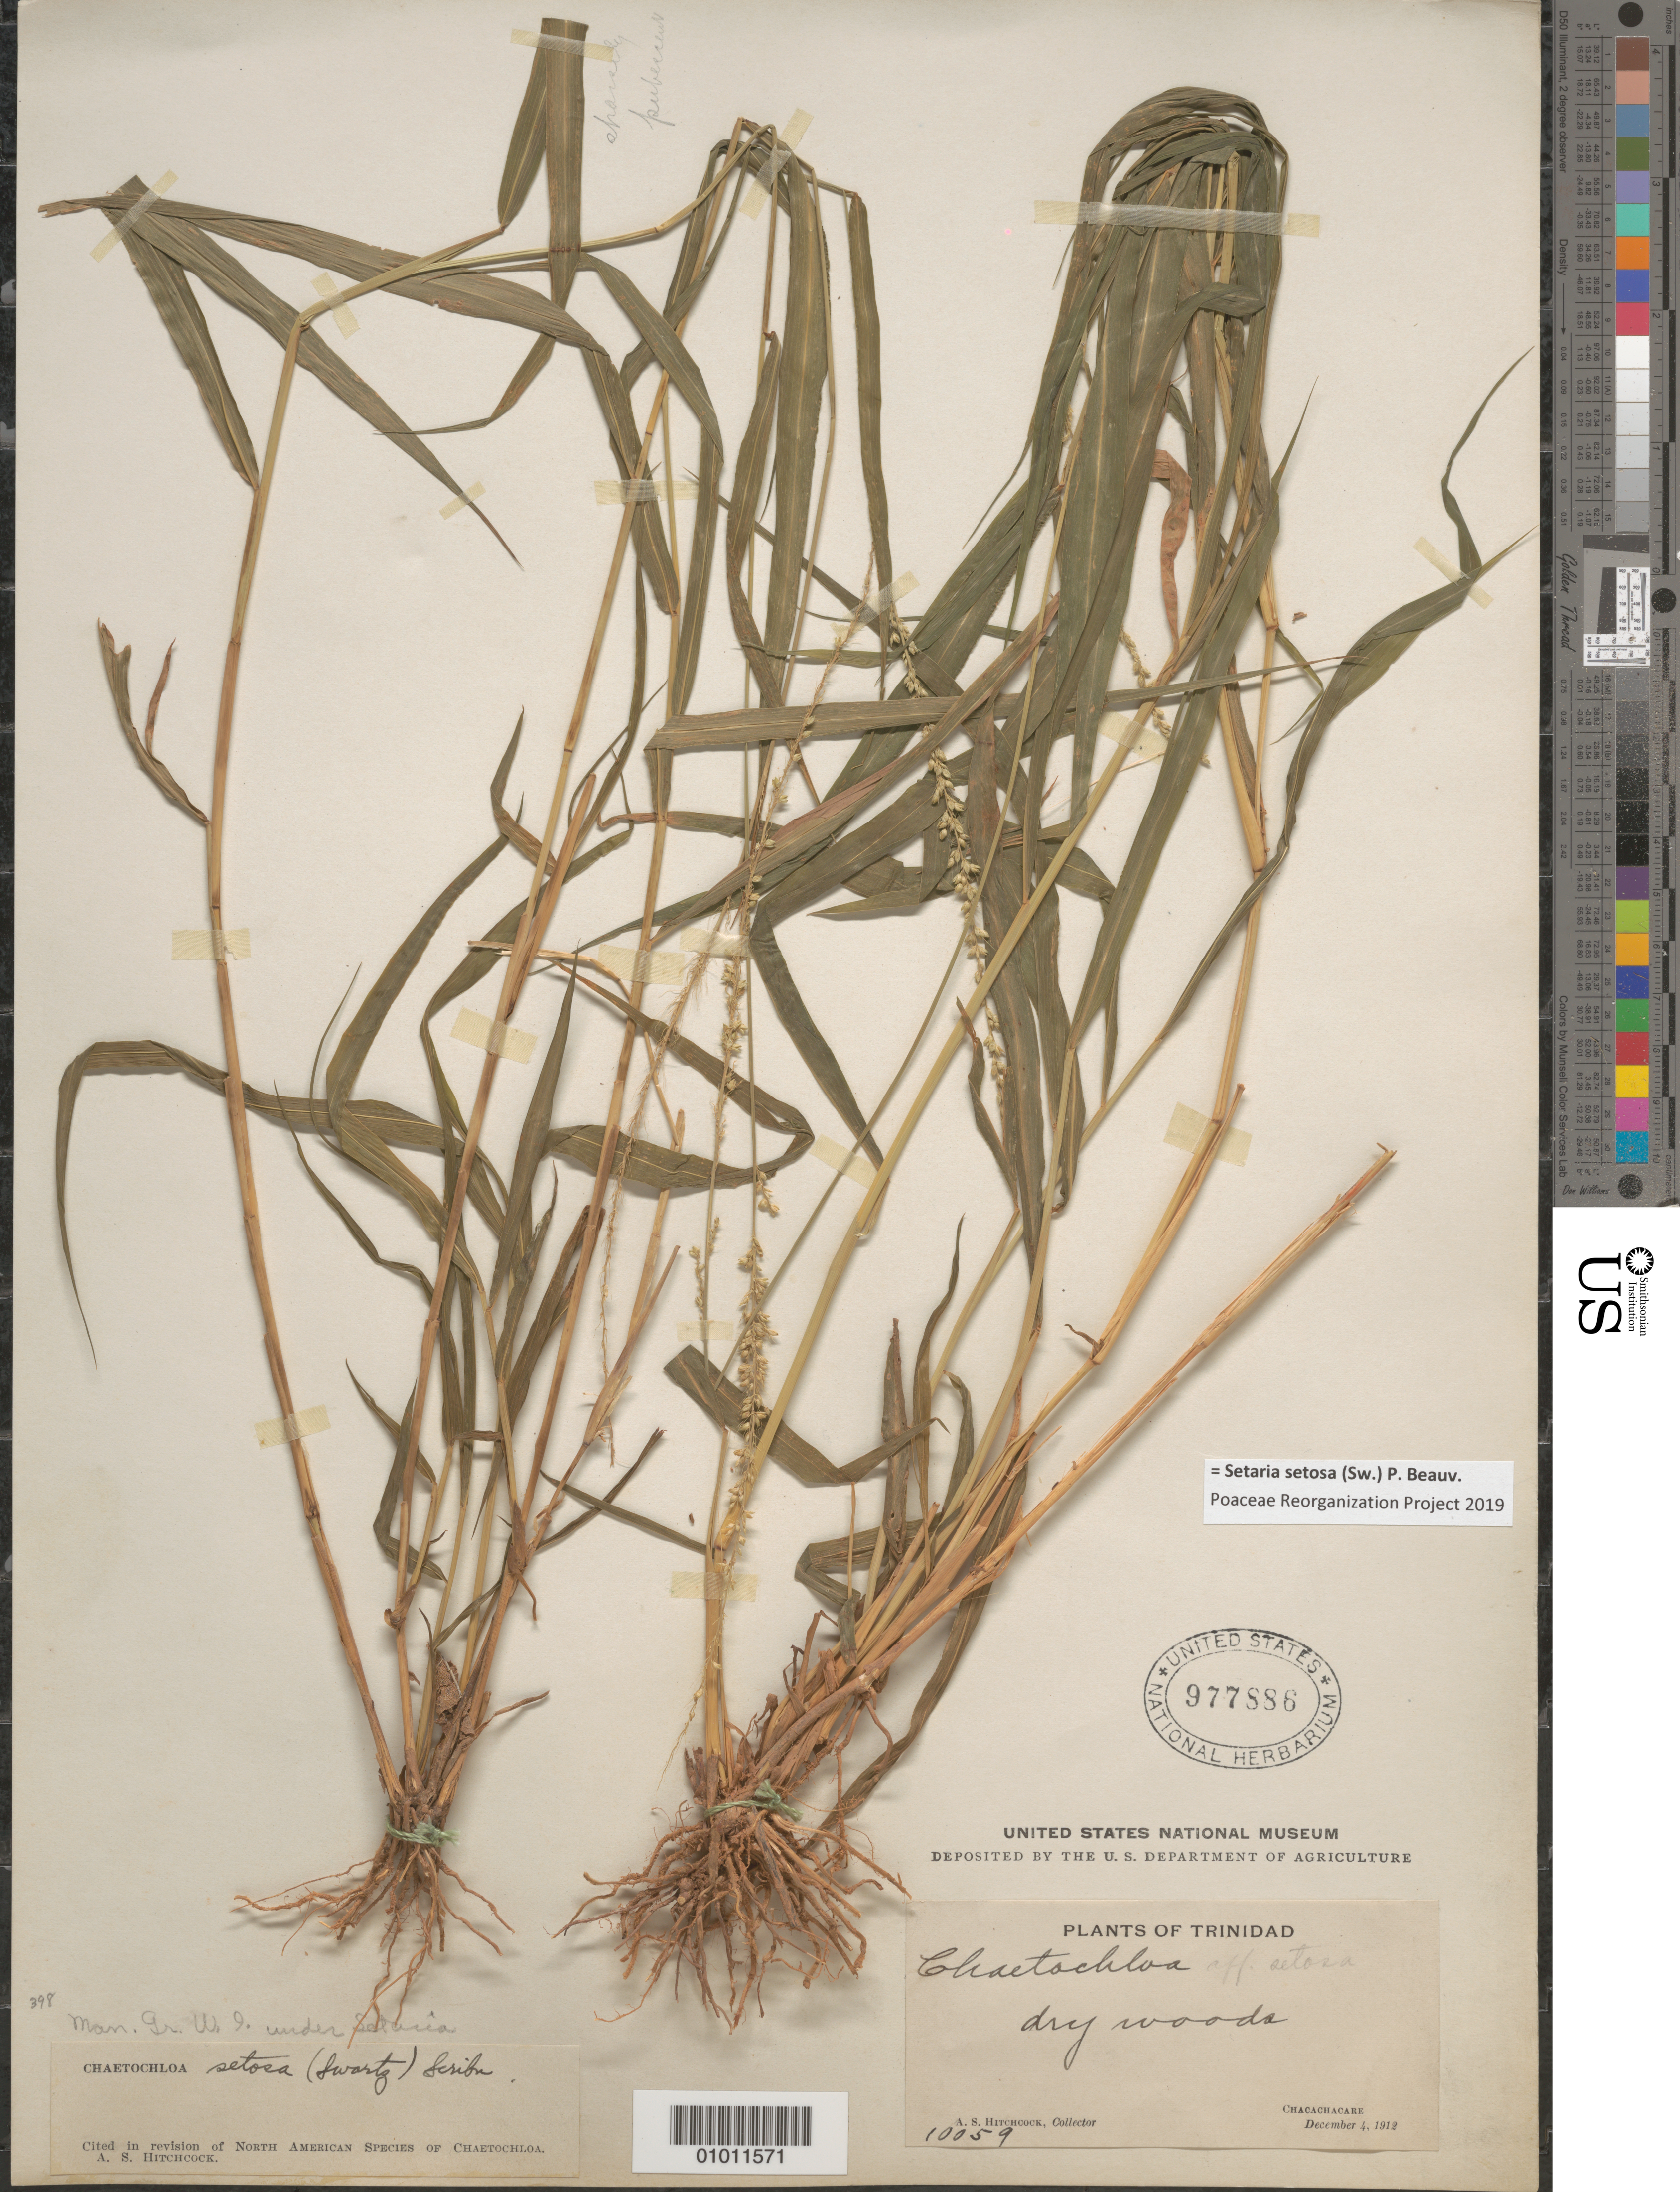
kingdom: Plantae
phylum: Tracheophyta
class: Liliopsida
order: Poales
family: Poaceae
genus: Setaria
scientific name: Setaria setosa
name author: (Sw.) P. Beauv.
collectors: A. S. Hitchcock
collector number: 10059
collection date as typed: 04 Dec 1912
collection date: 1912-12-04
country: Trinidad and Tobago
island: Trinidad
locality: Chacahacare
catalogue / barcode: US 977886